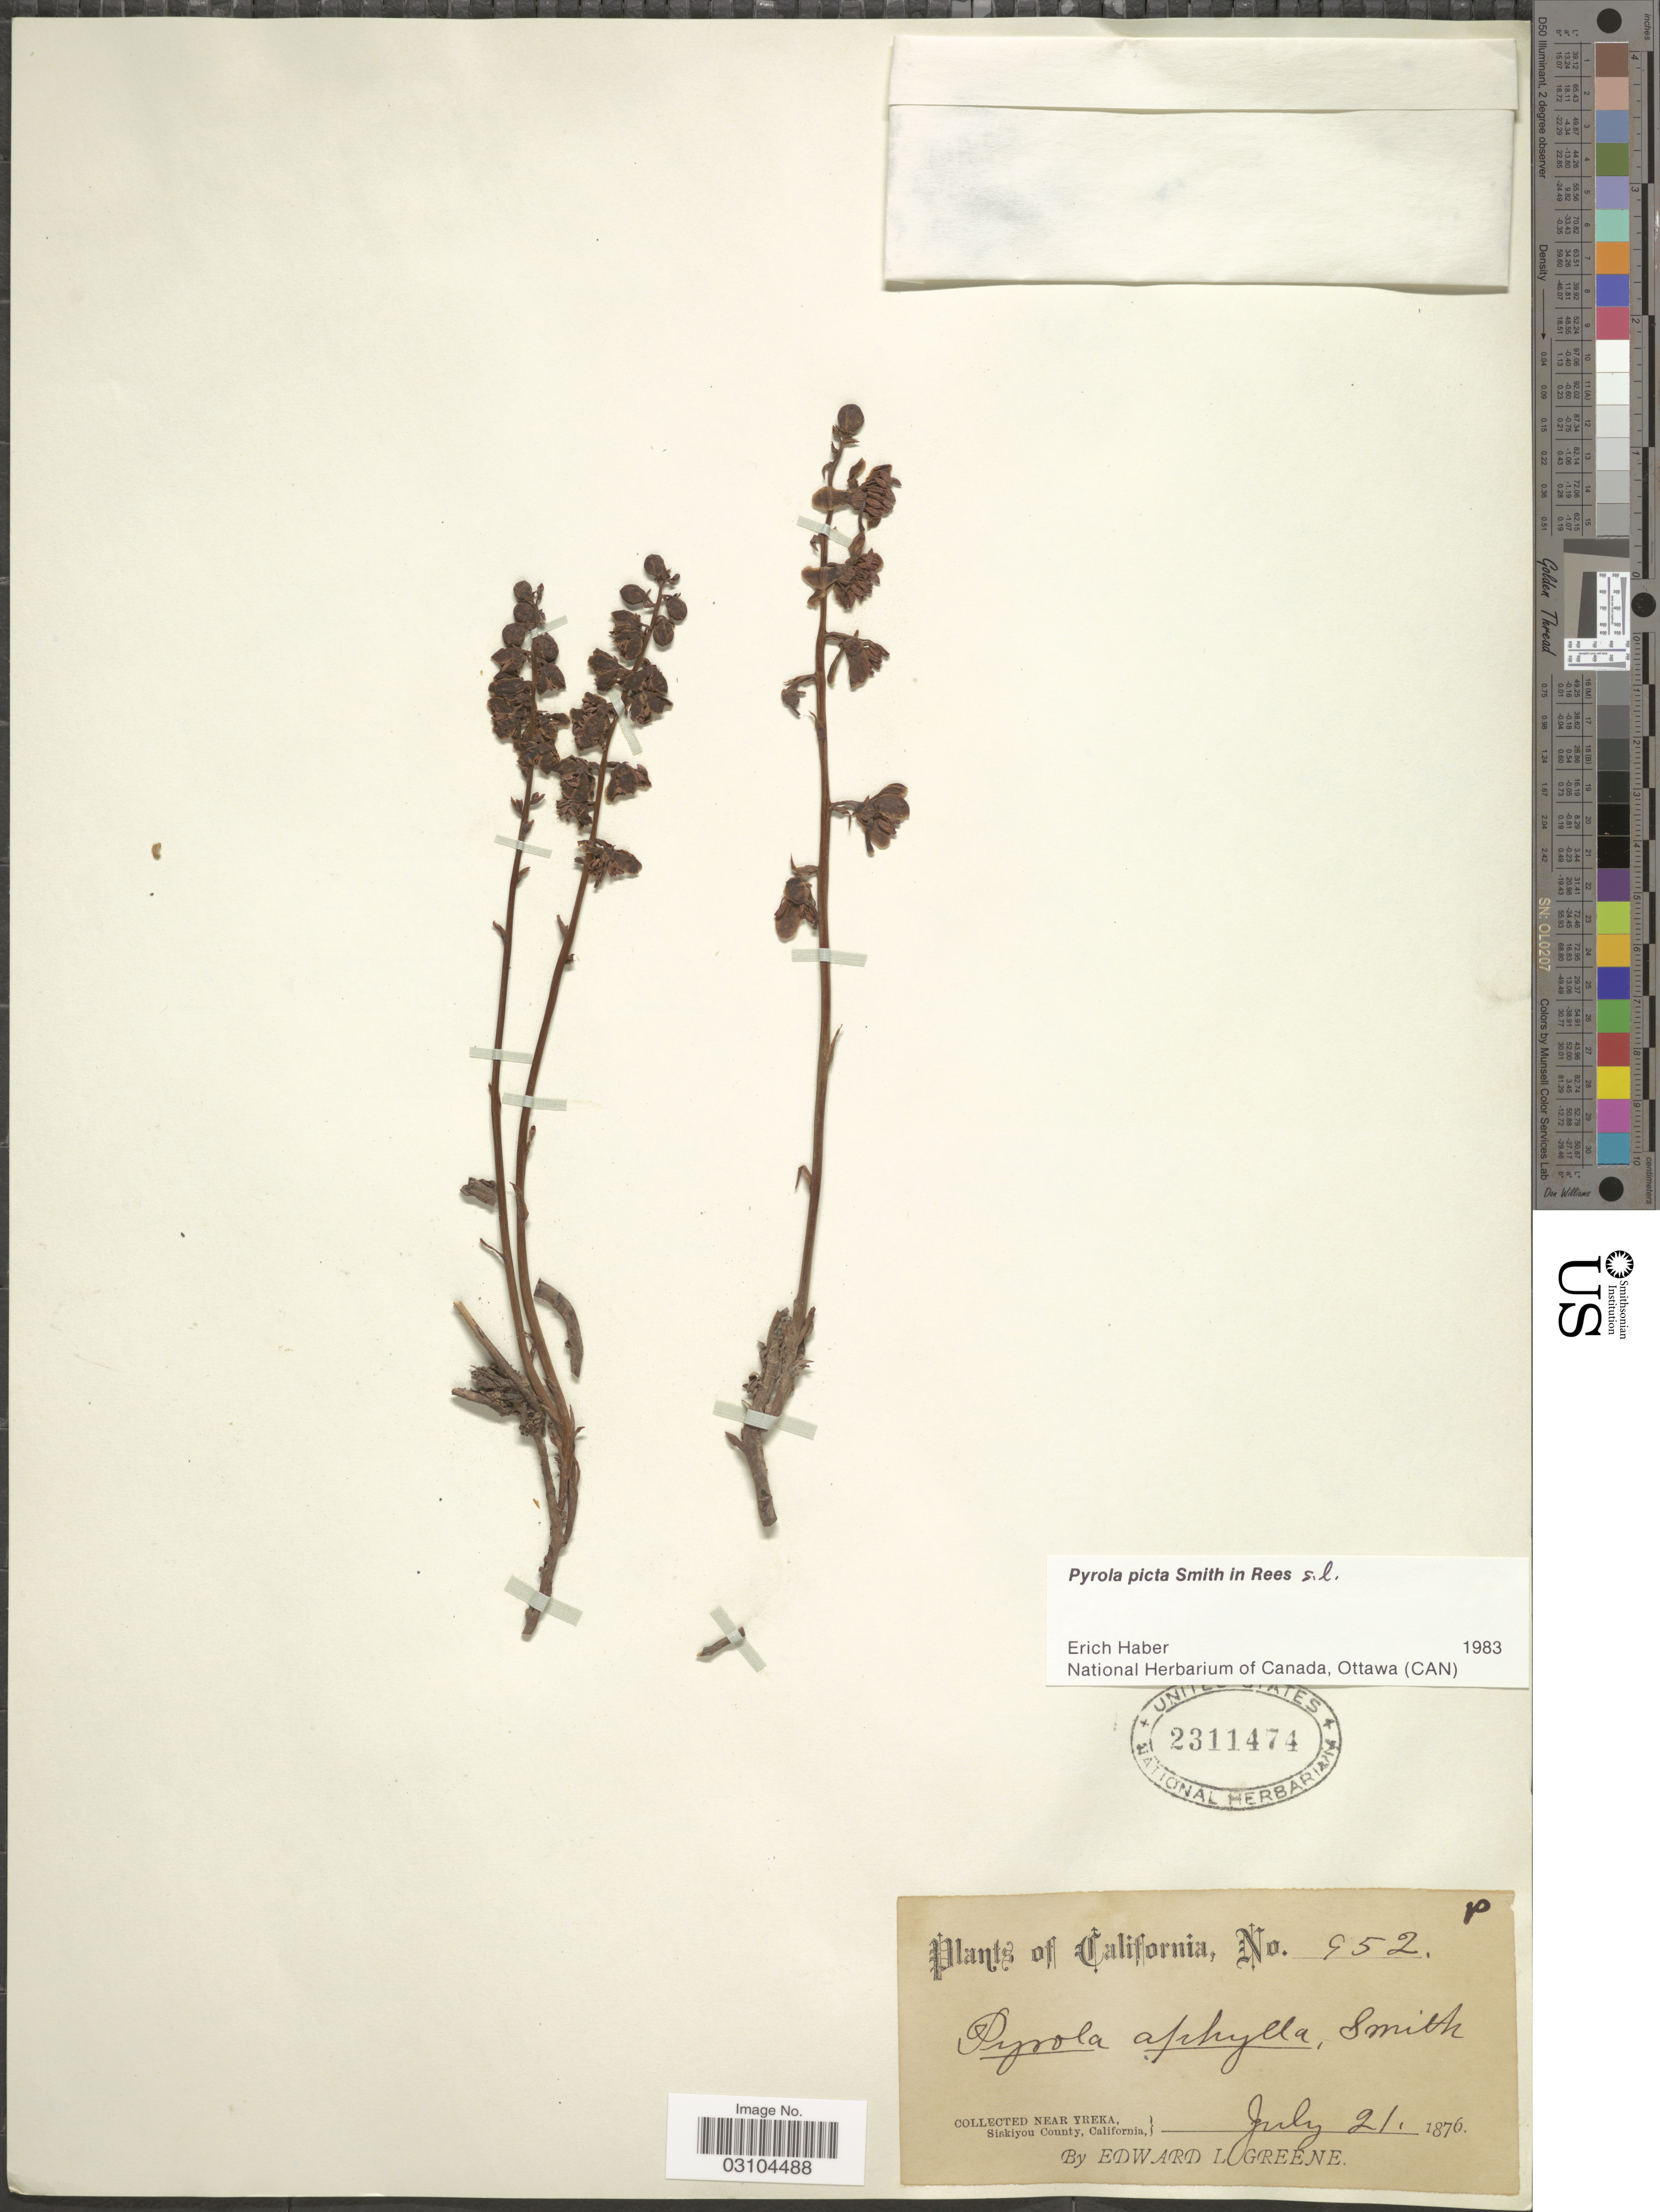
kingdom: Plantae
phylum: Tracheophyta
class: Magnoliopsida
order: Ericales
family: Ericaceae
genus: Pyrola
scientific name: Pyrola picta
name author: Sm. in Rees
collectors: E. L. Greene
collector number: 952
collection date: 1876-07-21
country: United States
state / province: California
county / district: Siskiyou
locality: Near Yreka, Siskiyou County.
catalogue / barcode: US 2311474